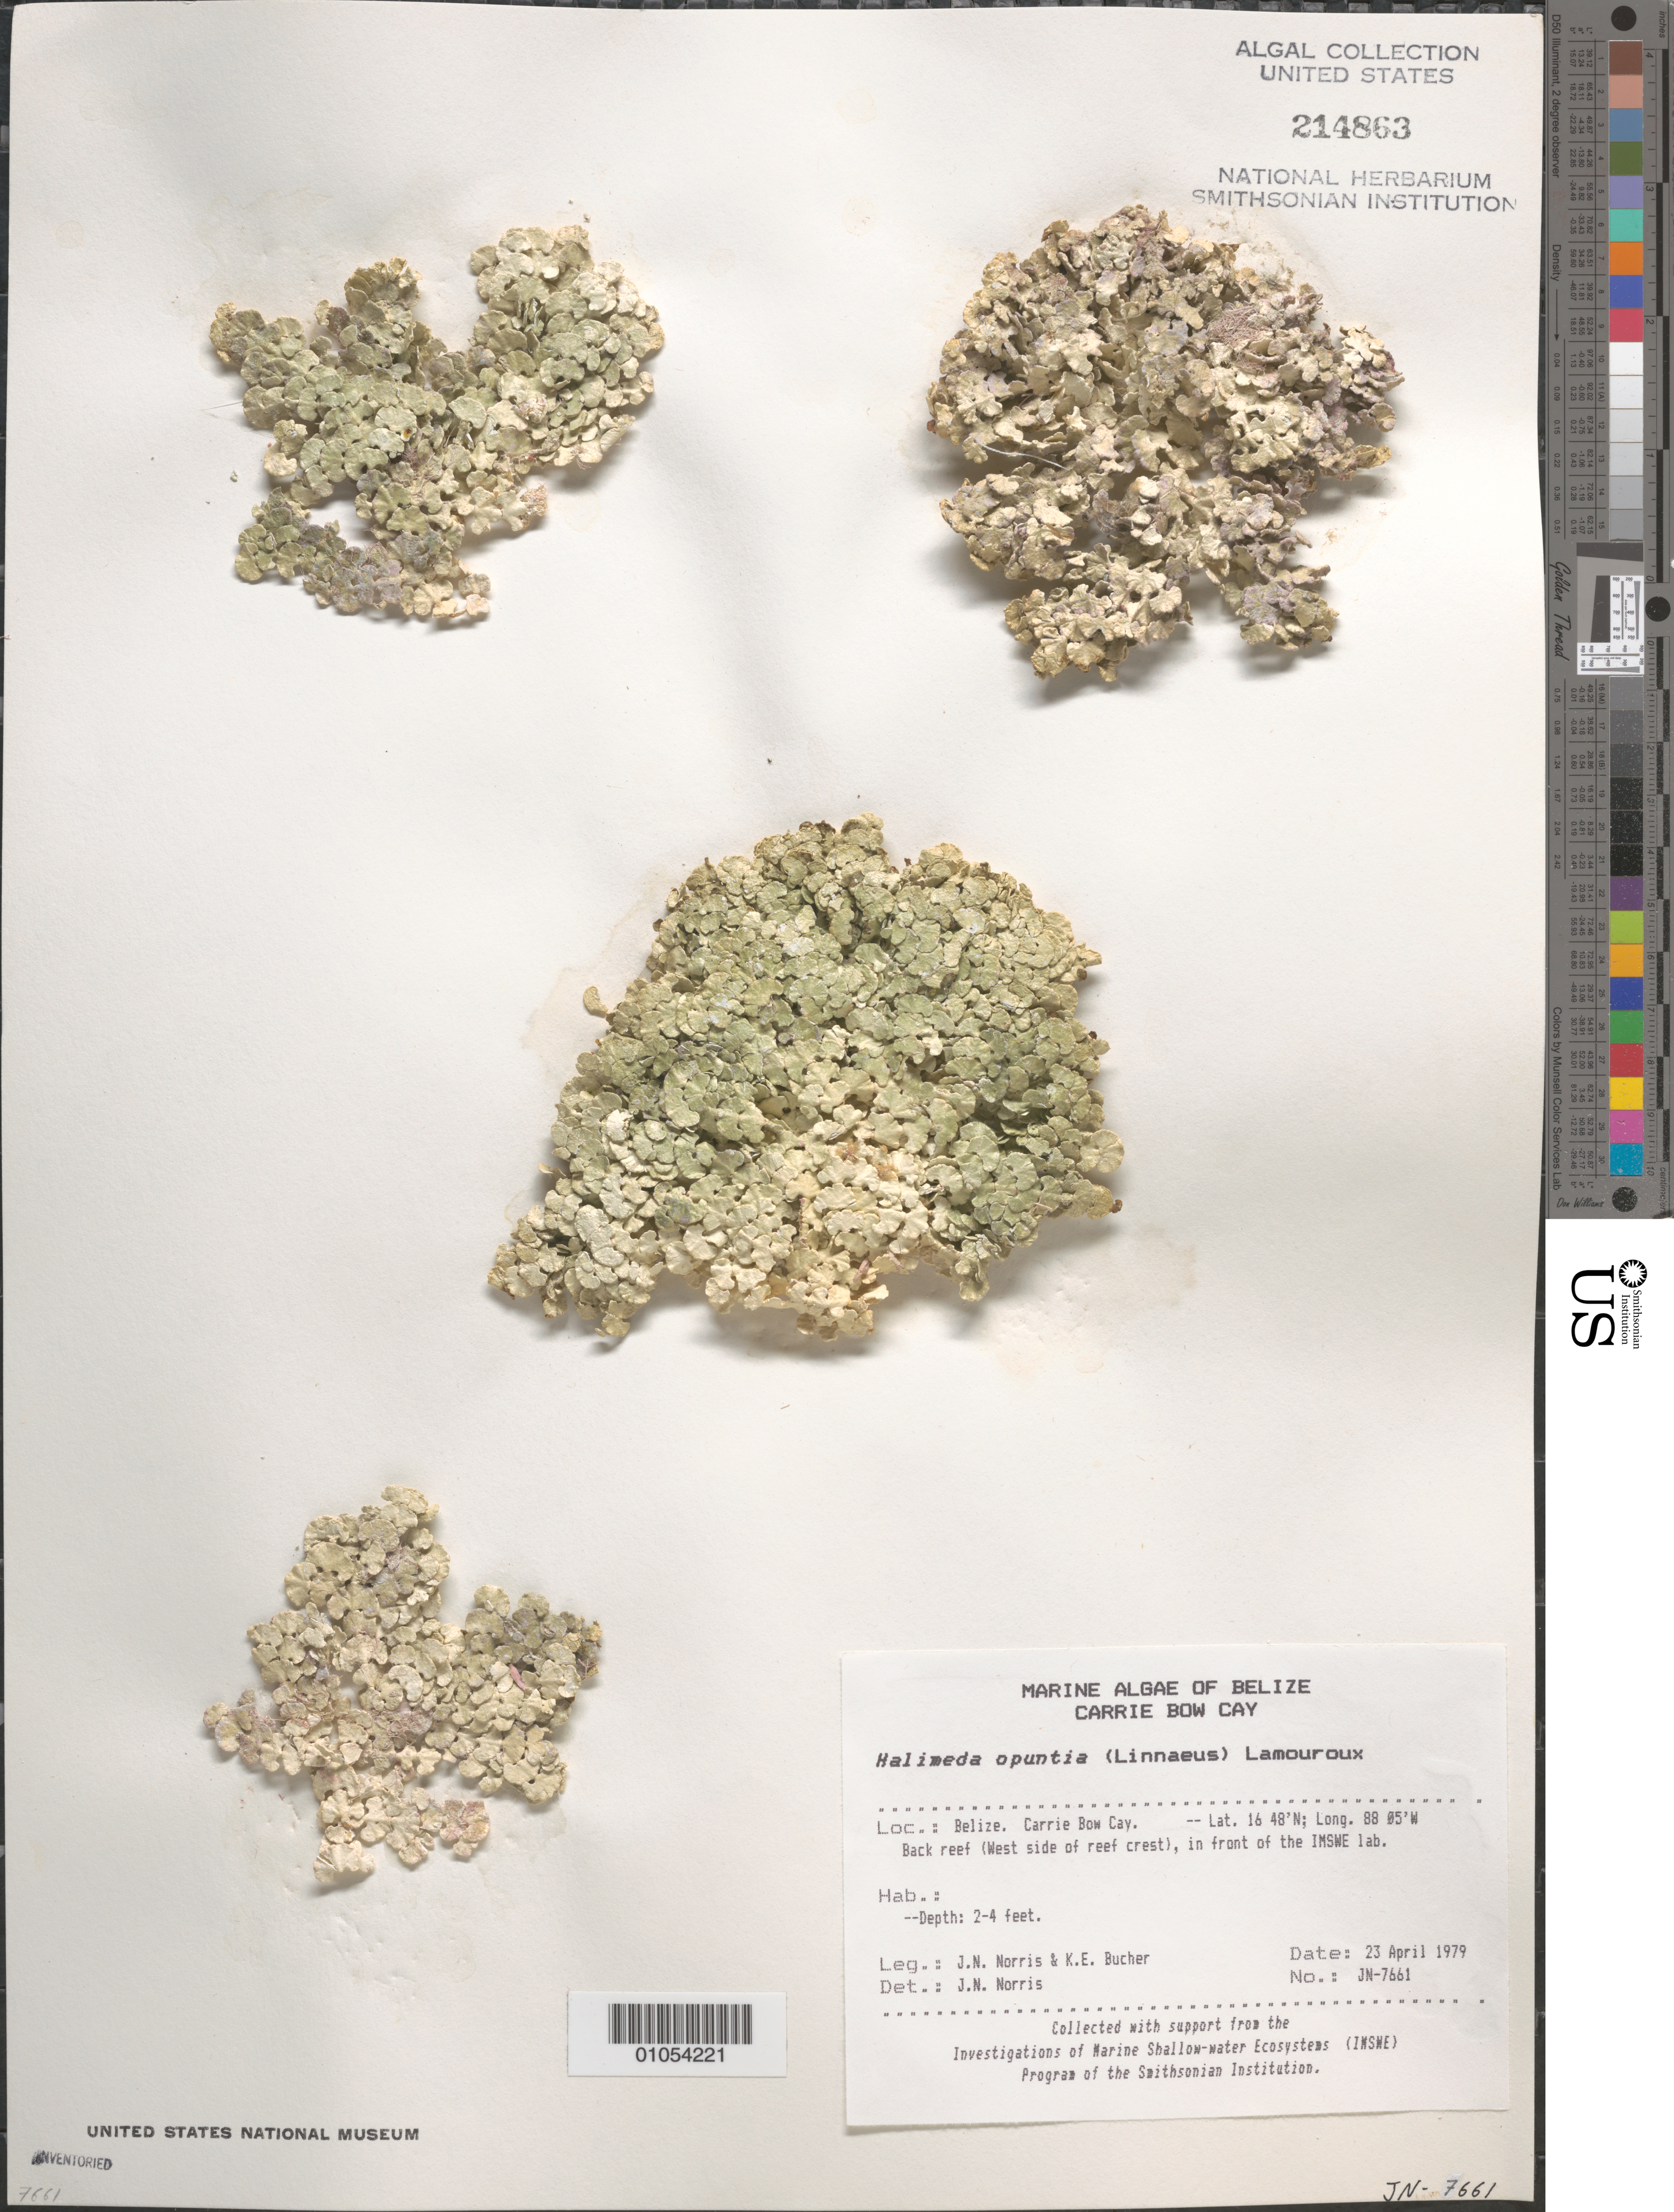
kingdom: Plantae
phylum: Chlorophyta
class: Ulvophyceae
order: Bryopsidales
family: Halimedaceae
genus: Halimeda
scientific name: Halimeda opuntia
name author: (L.) J.V.Lamouroux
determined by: Norris, James N.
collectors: J. N. Norris & K. E. Bucher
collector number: JN-7661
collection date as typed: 23 Apr 1979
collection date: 1979-04-23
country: Belize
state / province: Stann Creek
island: Carrie Bow Cay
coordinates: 16 48'N, 88 05'W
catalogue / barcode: US 214863